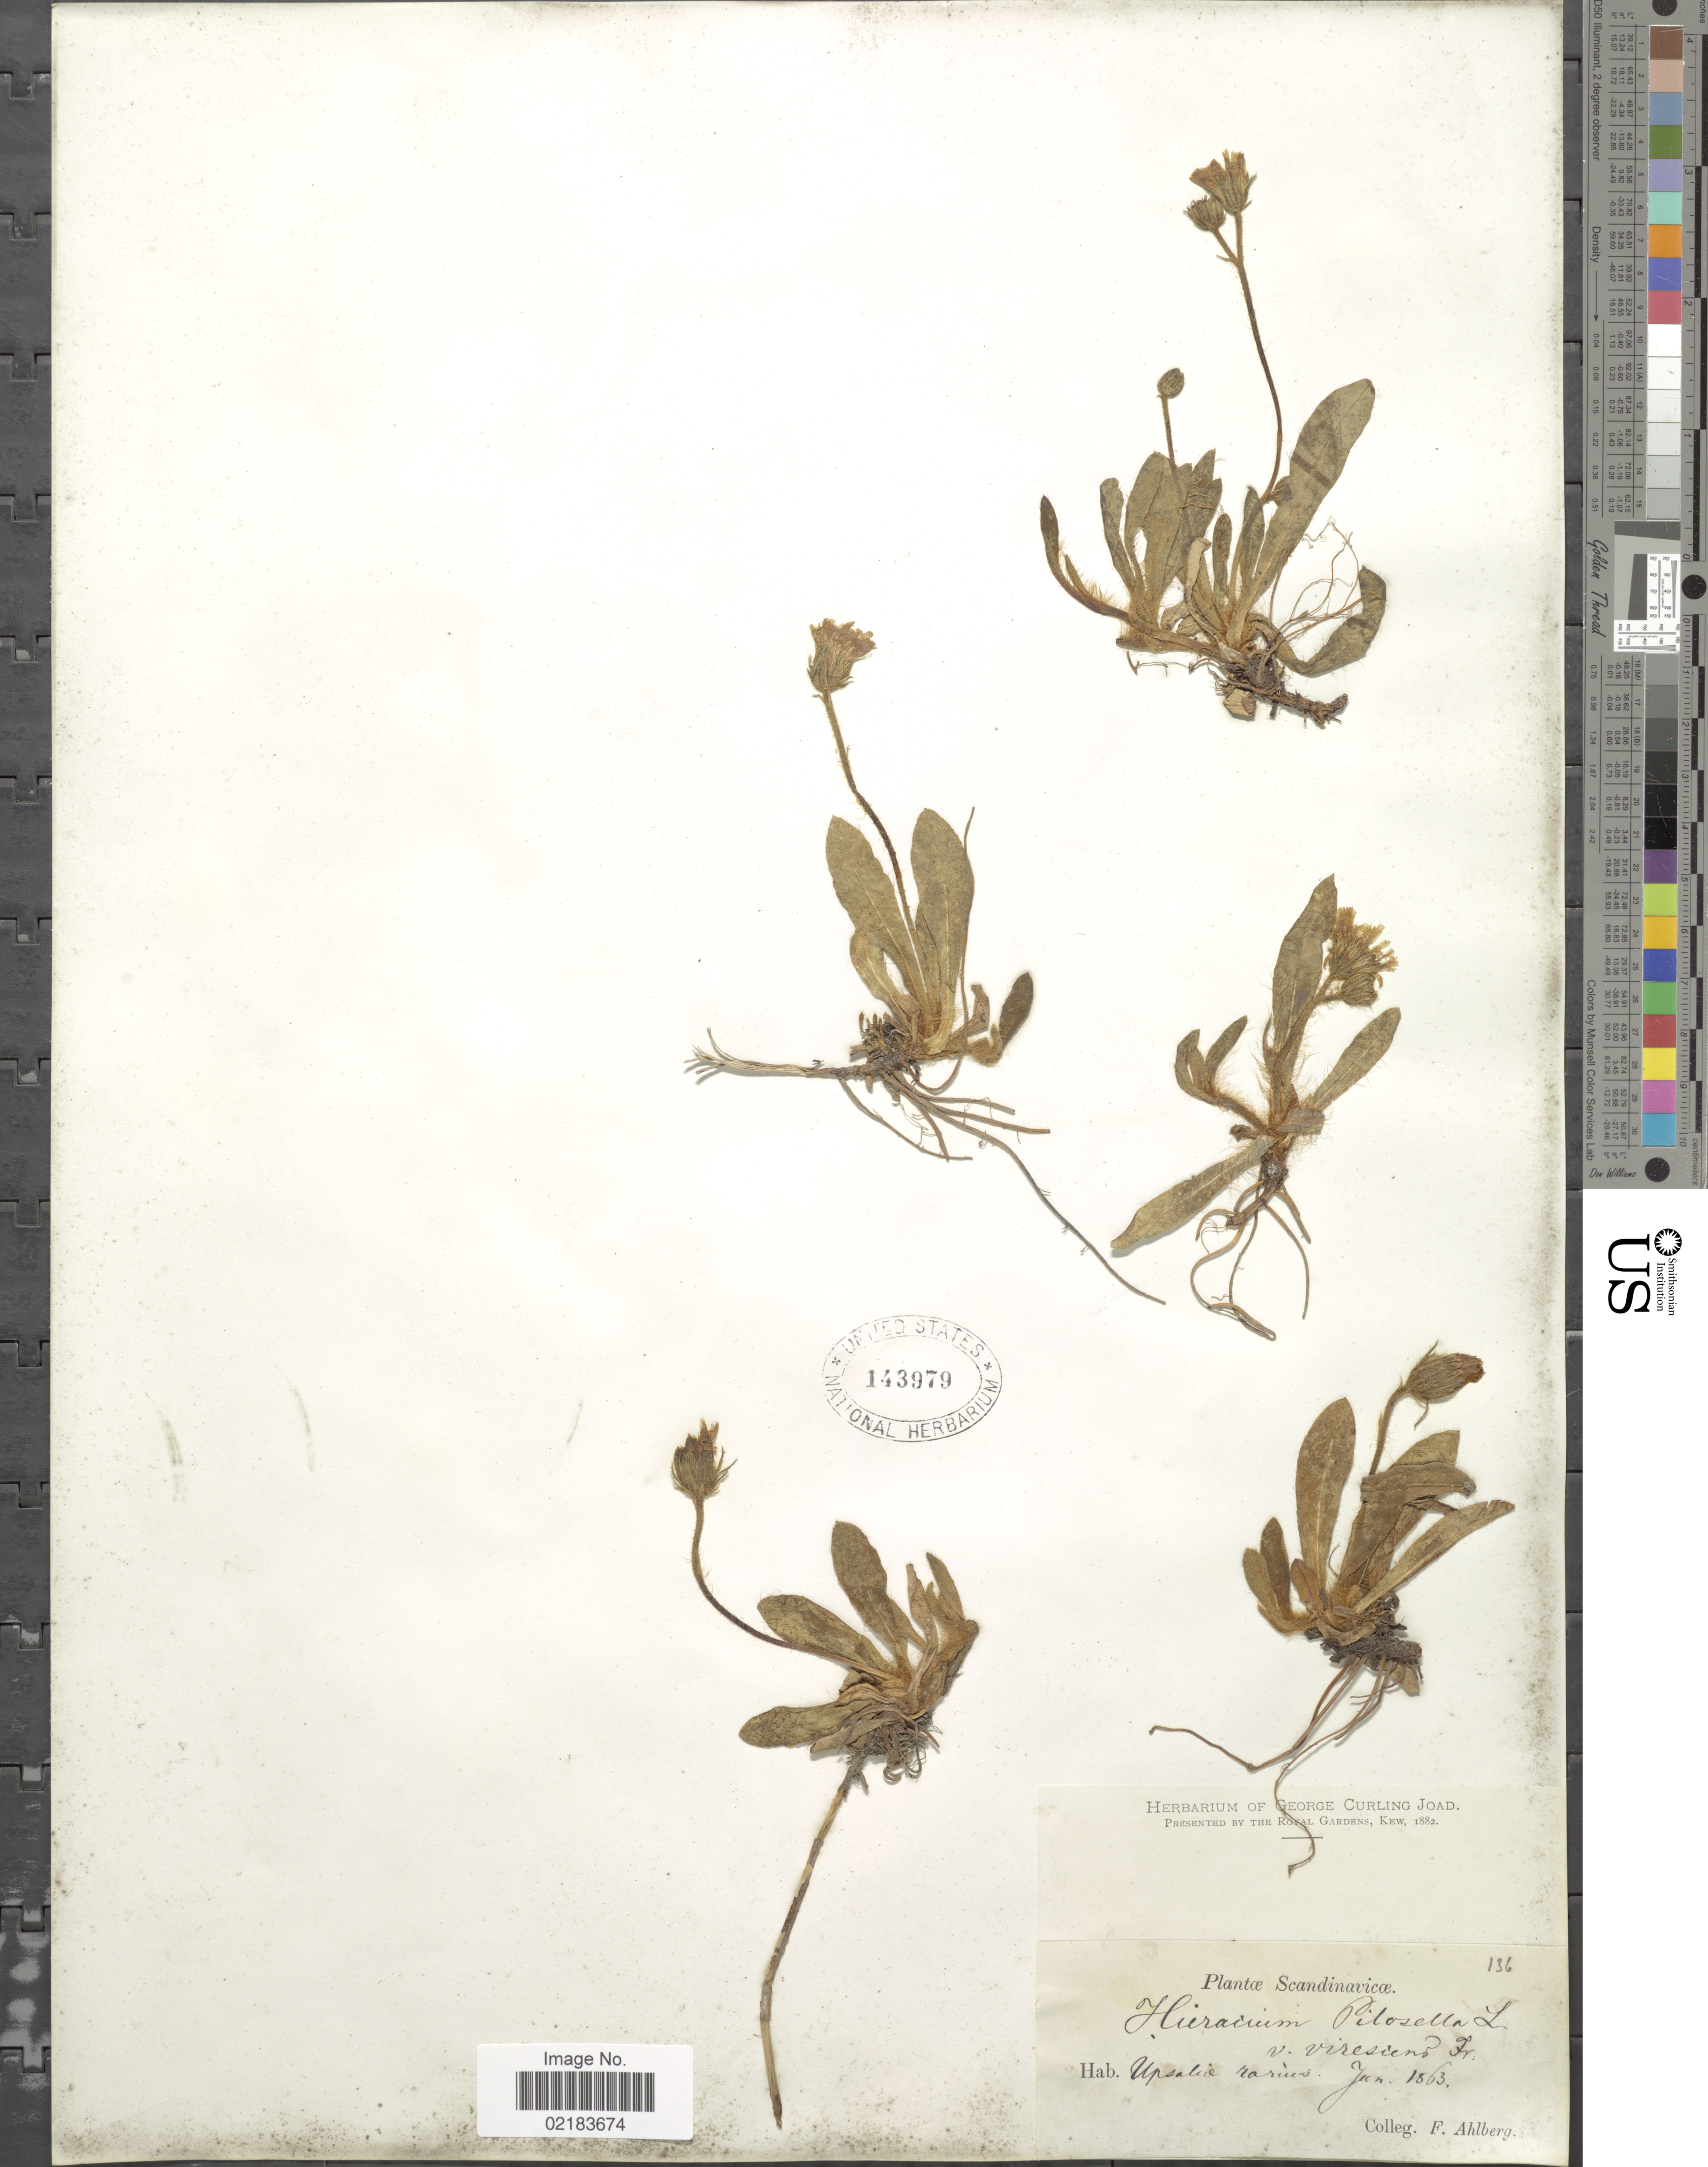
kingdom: Plantae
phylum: Tracheophyta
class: Magnoliopsida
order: Asterales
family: Asteraceae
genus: Pilosella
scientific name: Pilosella officinarum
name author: Vaill.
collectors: F. Ahlberg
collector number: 136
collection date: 1863-06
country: Sweden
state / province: Uppsala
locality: Scandinavicae, Upsalia rarius [Scandinavia, Uppsala, rare]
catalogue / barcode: US 143979